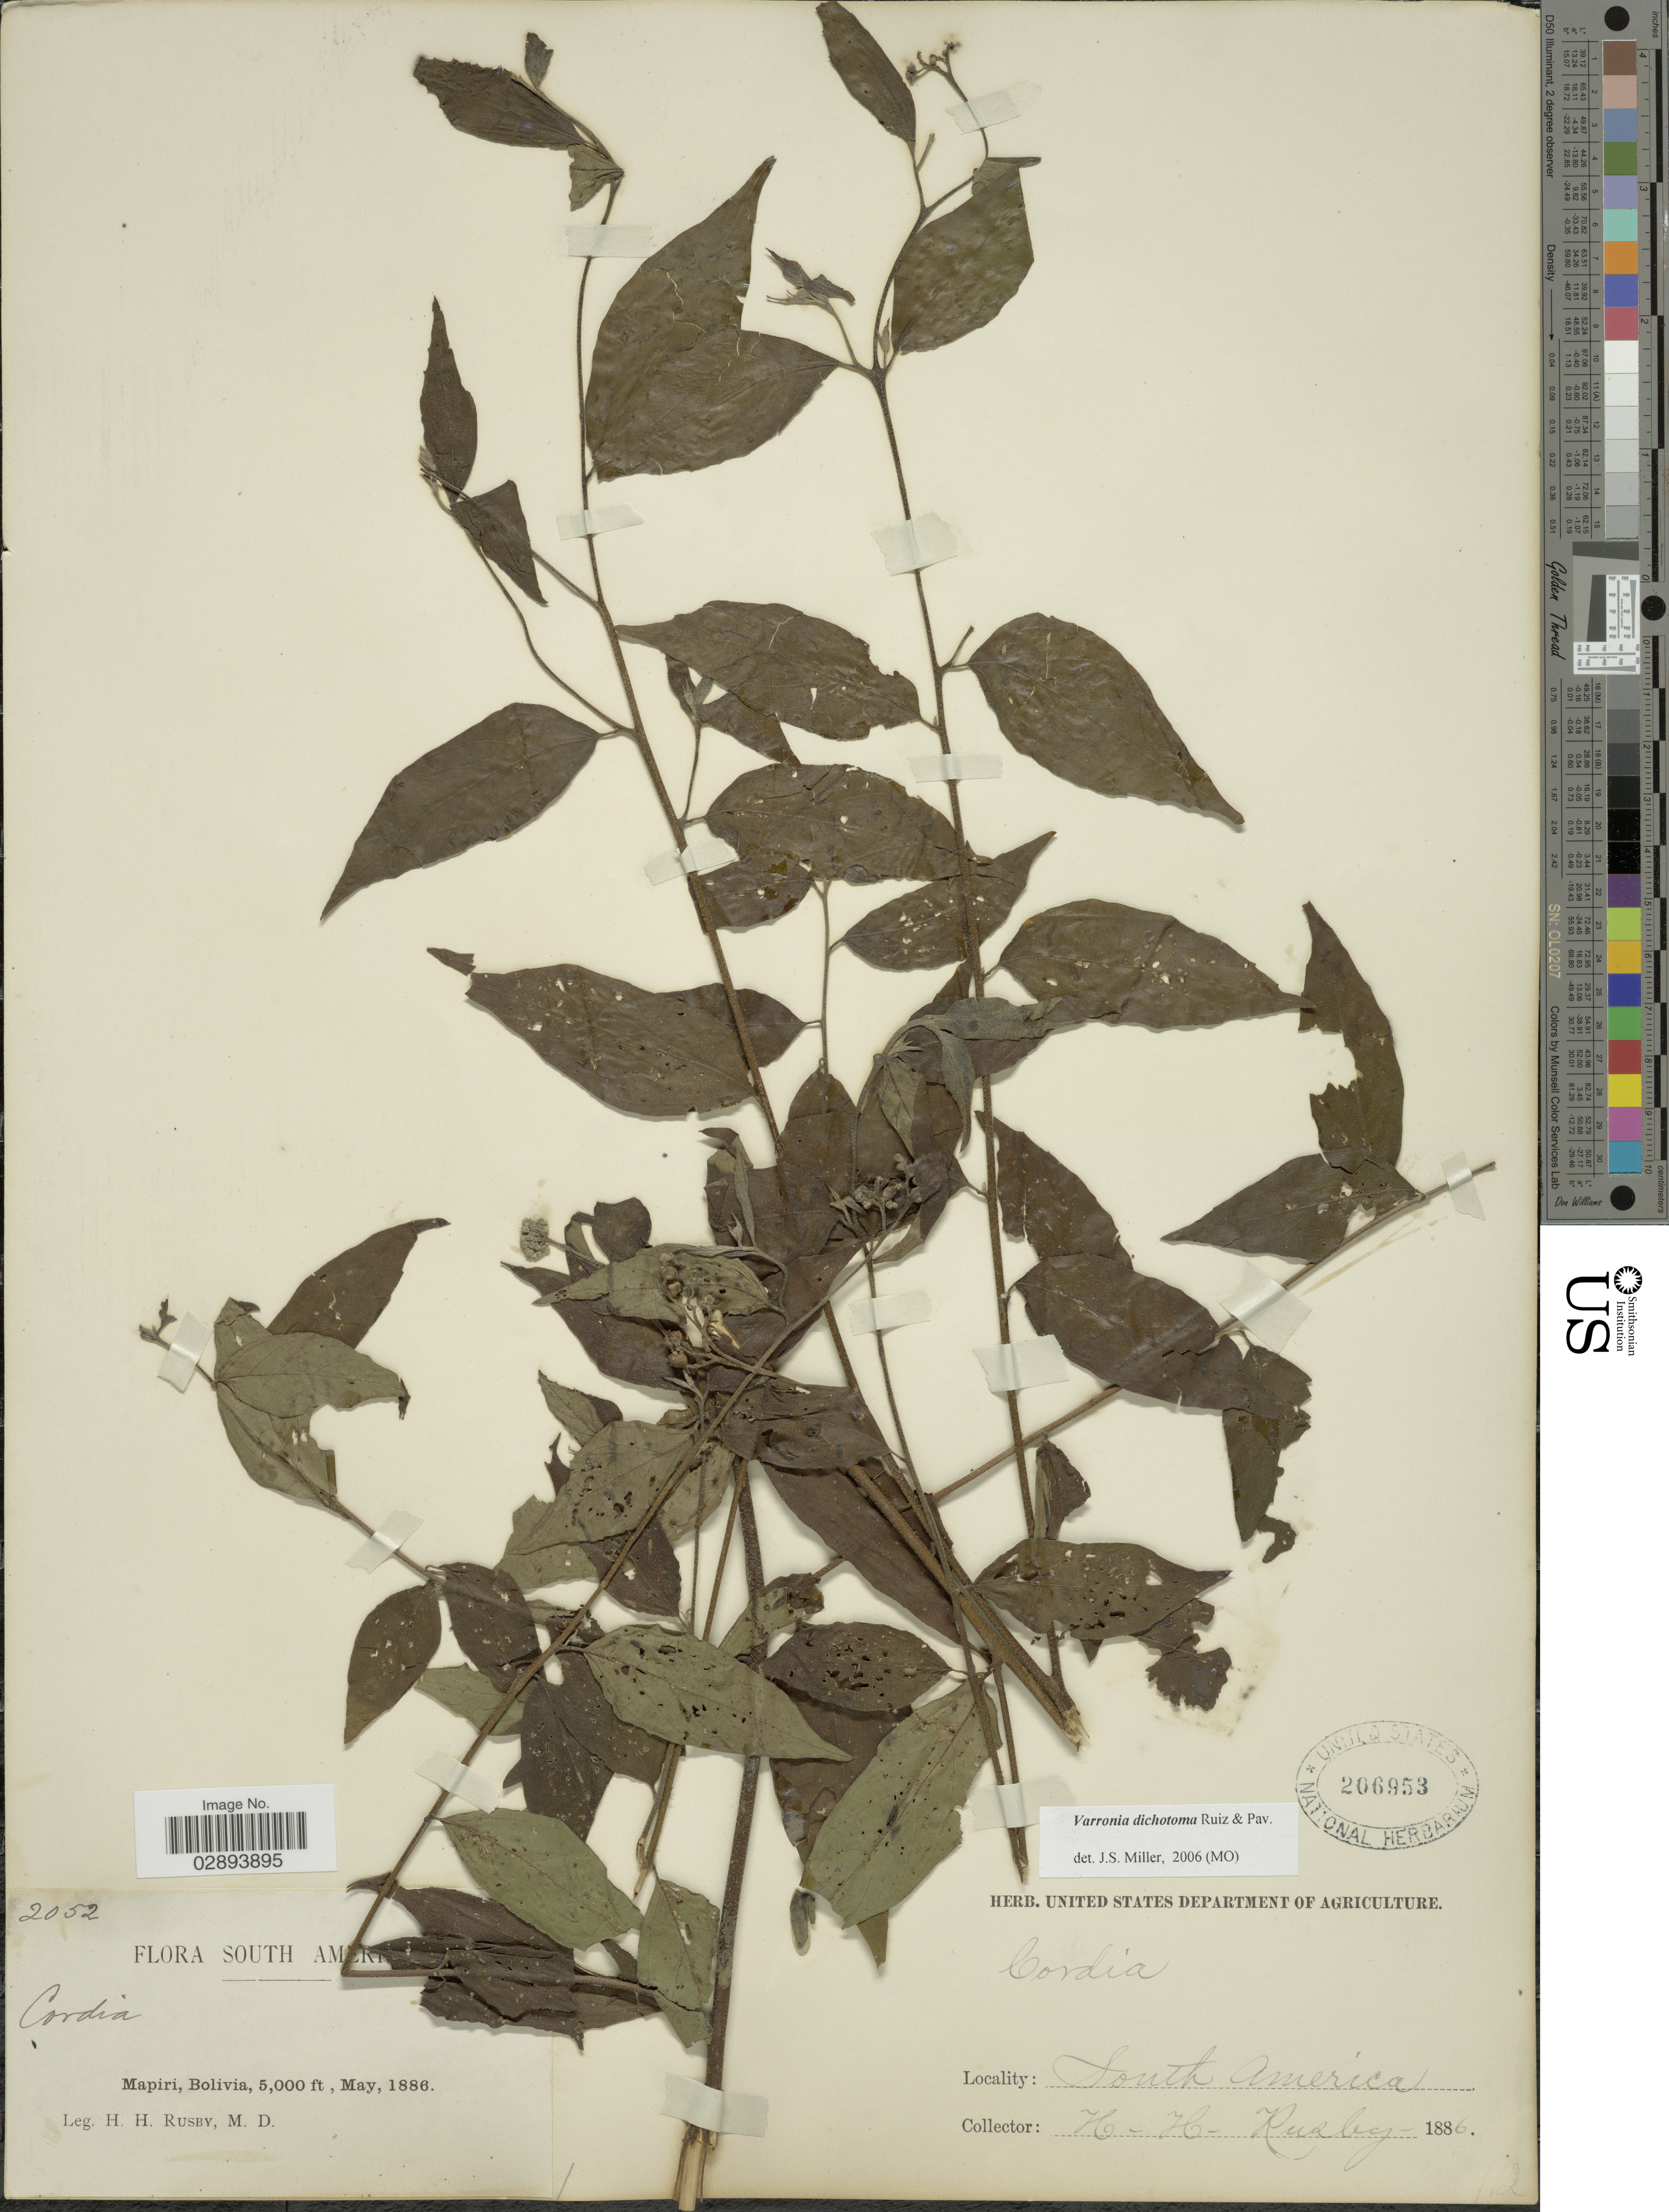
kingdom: Plantae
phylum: Tracheophyta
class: Magnoliopsida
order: Boraginales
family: Cordiaceae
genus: Varronia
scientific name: Varronia dichotoma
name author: Ruiz & Pav.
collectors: H. H. Rusby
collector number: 2052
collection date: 1886-05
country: Bolivia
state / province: La Páz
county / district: Larecaja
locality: Mapiri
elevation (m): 1524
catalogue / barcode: US 206953